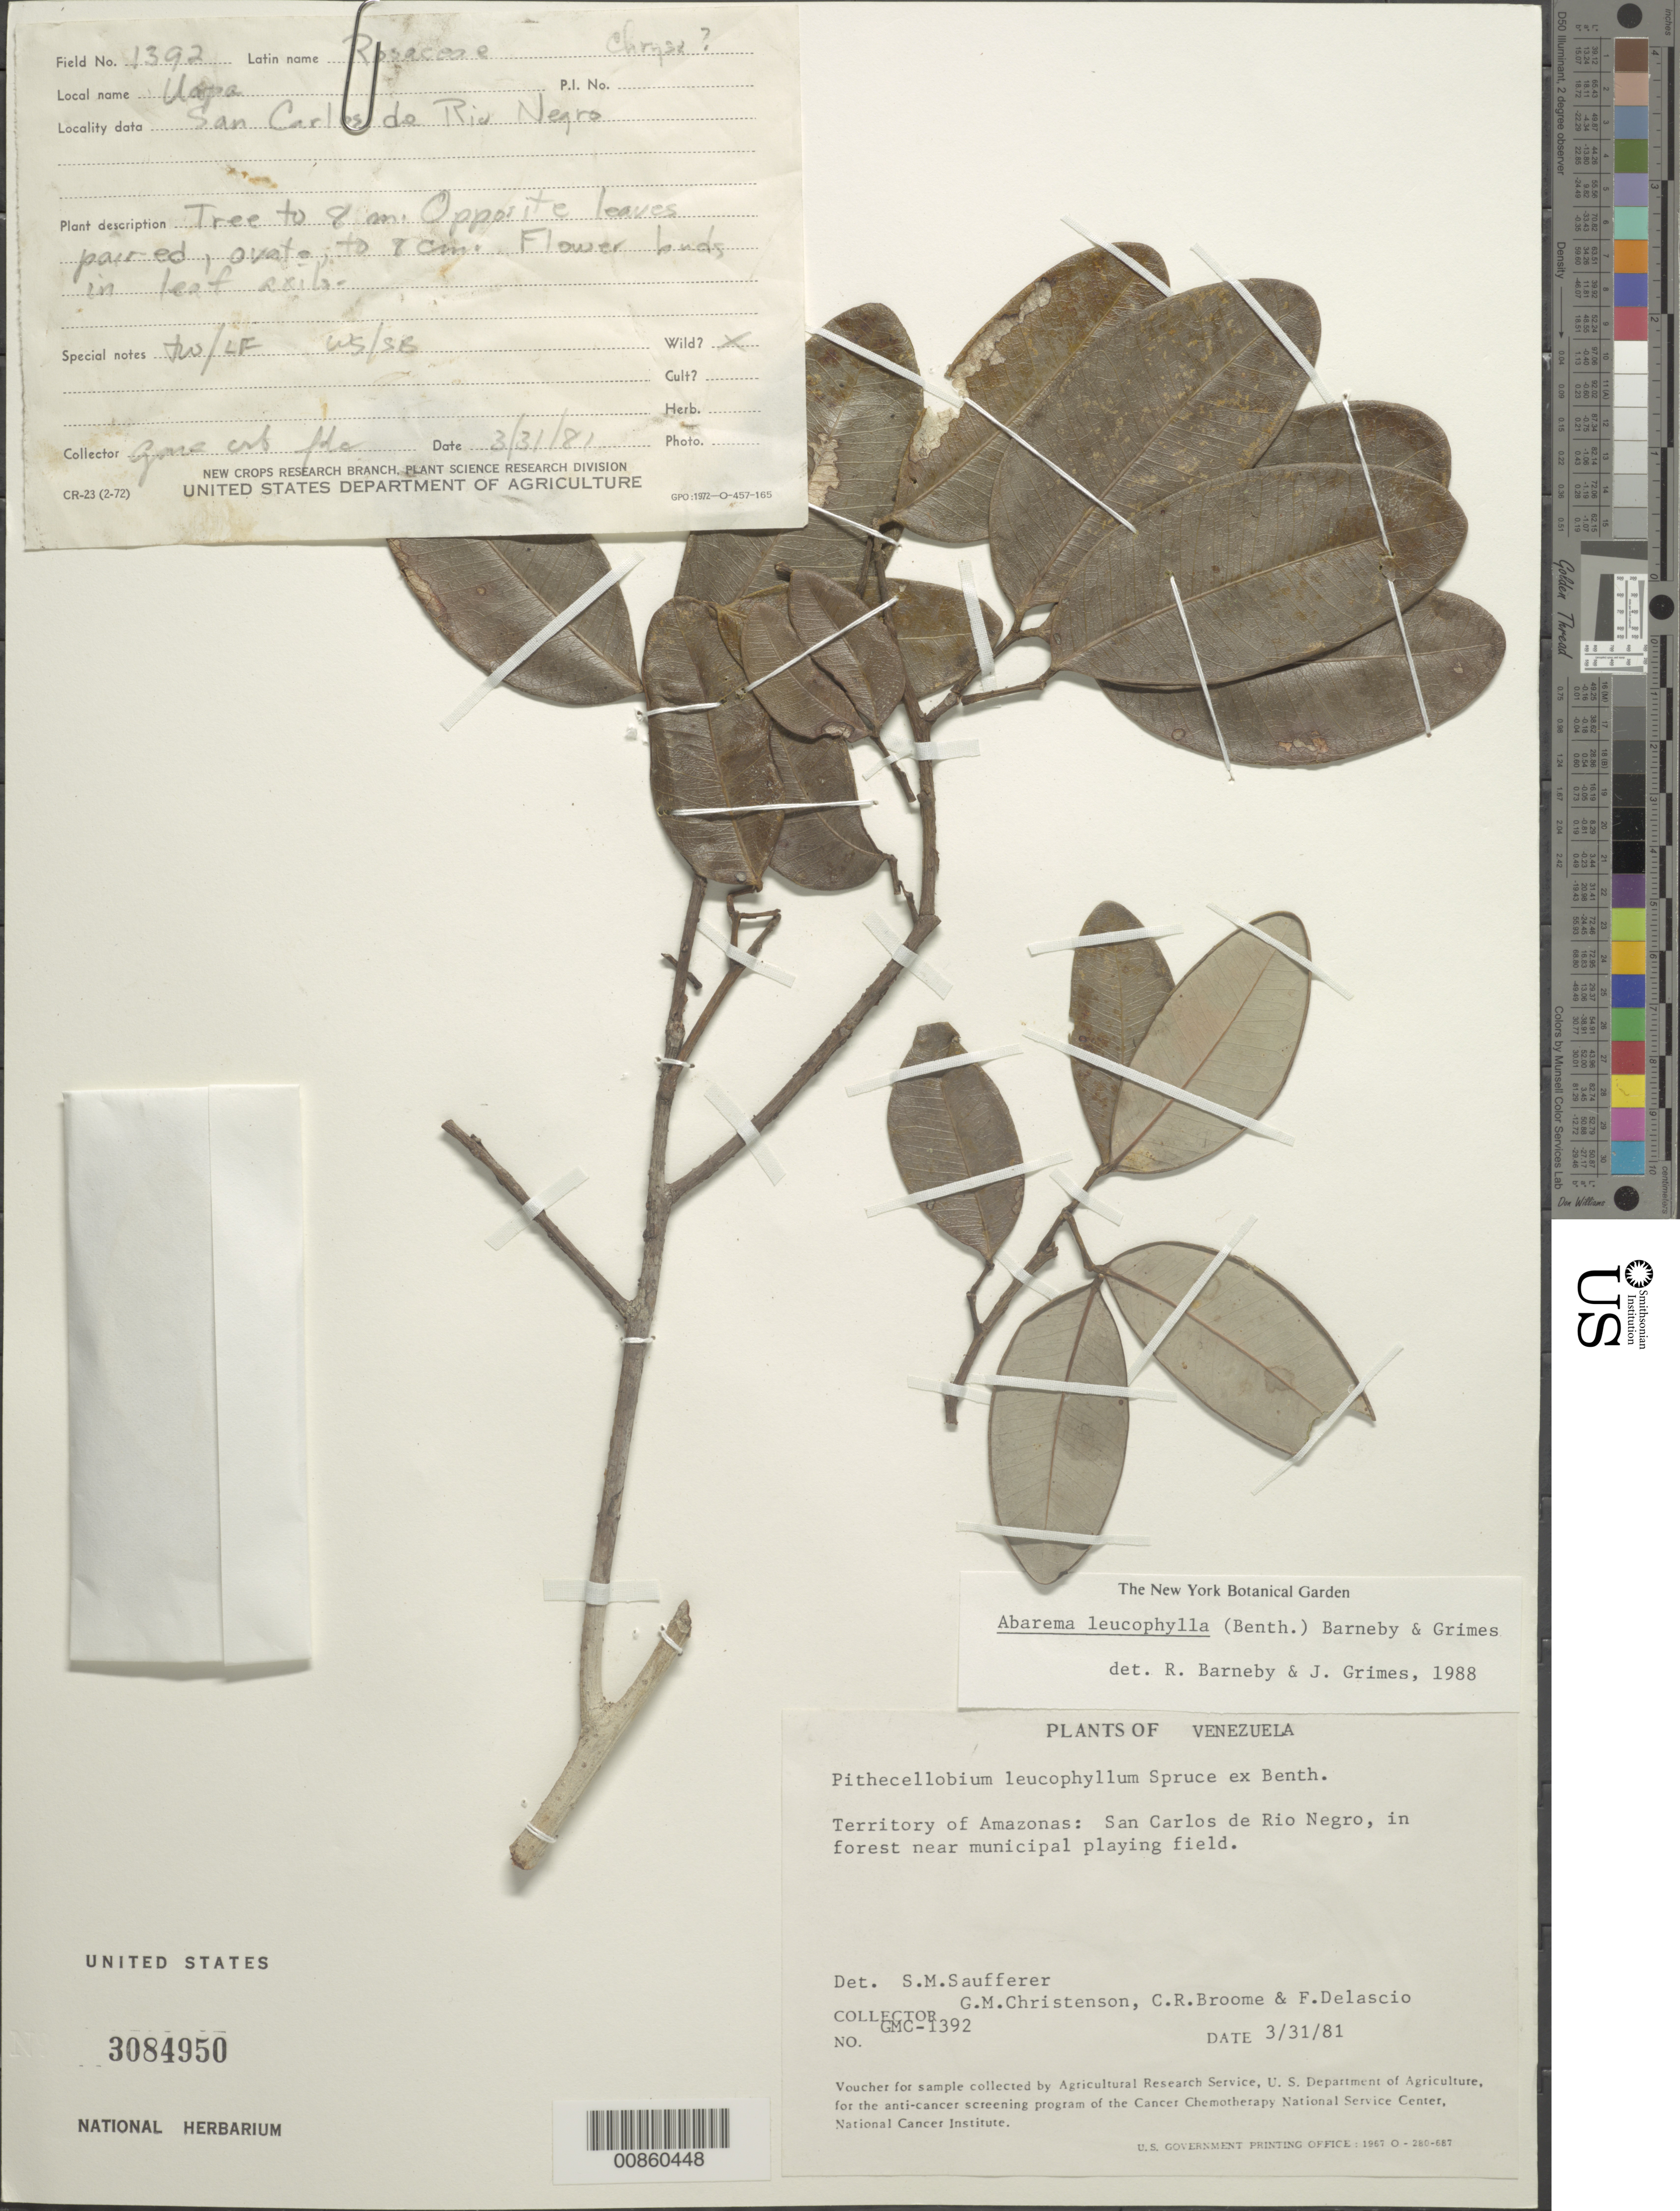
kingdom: Plantae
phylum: Tracheophyta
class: Magnoliopsida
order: Fabales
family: Fabaceae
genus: Abarema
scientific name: Abarema leucophylla var. leucophylla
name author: (Spruce ex Benth.) Barneby & J.W. Grimes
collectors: G. Christenson, C. R. Broome & F. Delascio C.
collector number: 1392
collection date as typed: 31-Mar-81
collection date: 1981-03-31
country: Venezuela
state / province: Amazonas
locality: San Carlos de Río Negro, near municipal playing field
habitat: Forest near municipal playing field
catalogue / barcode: US 3084950